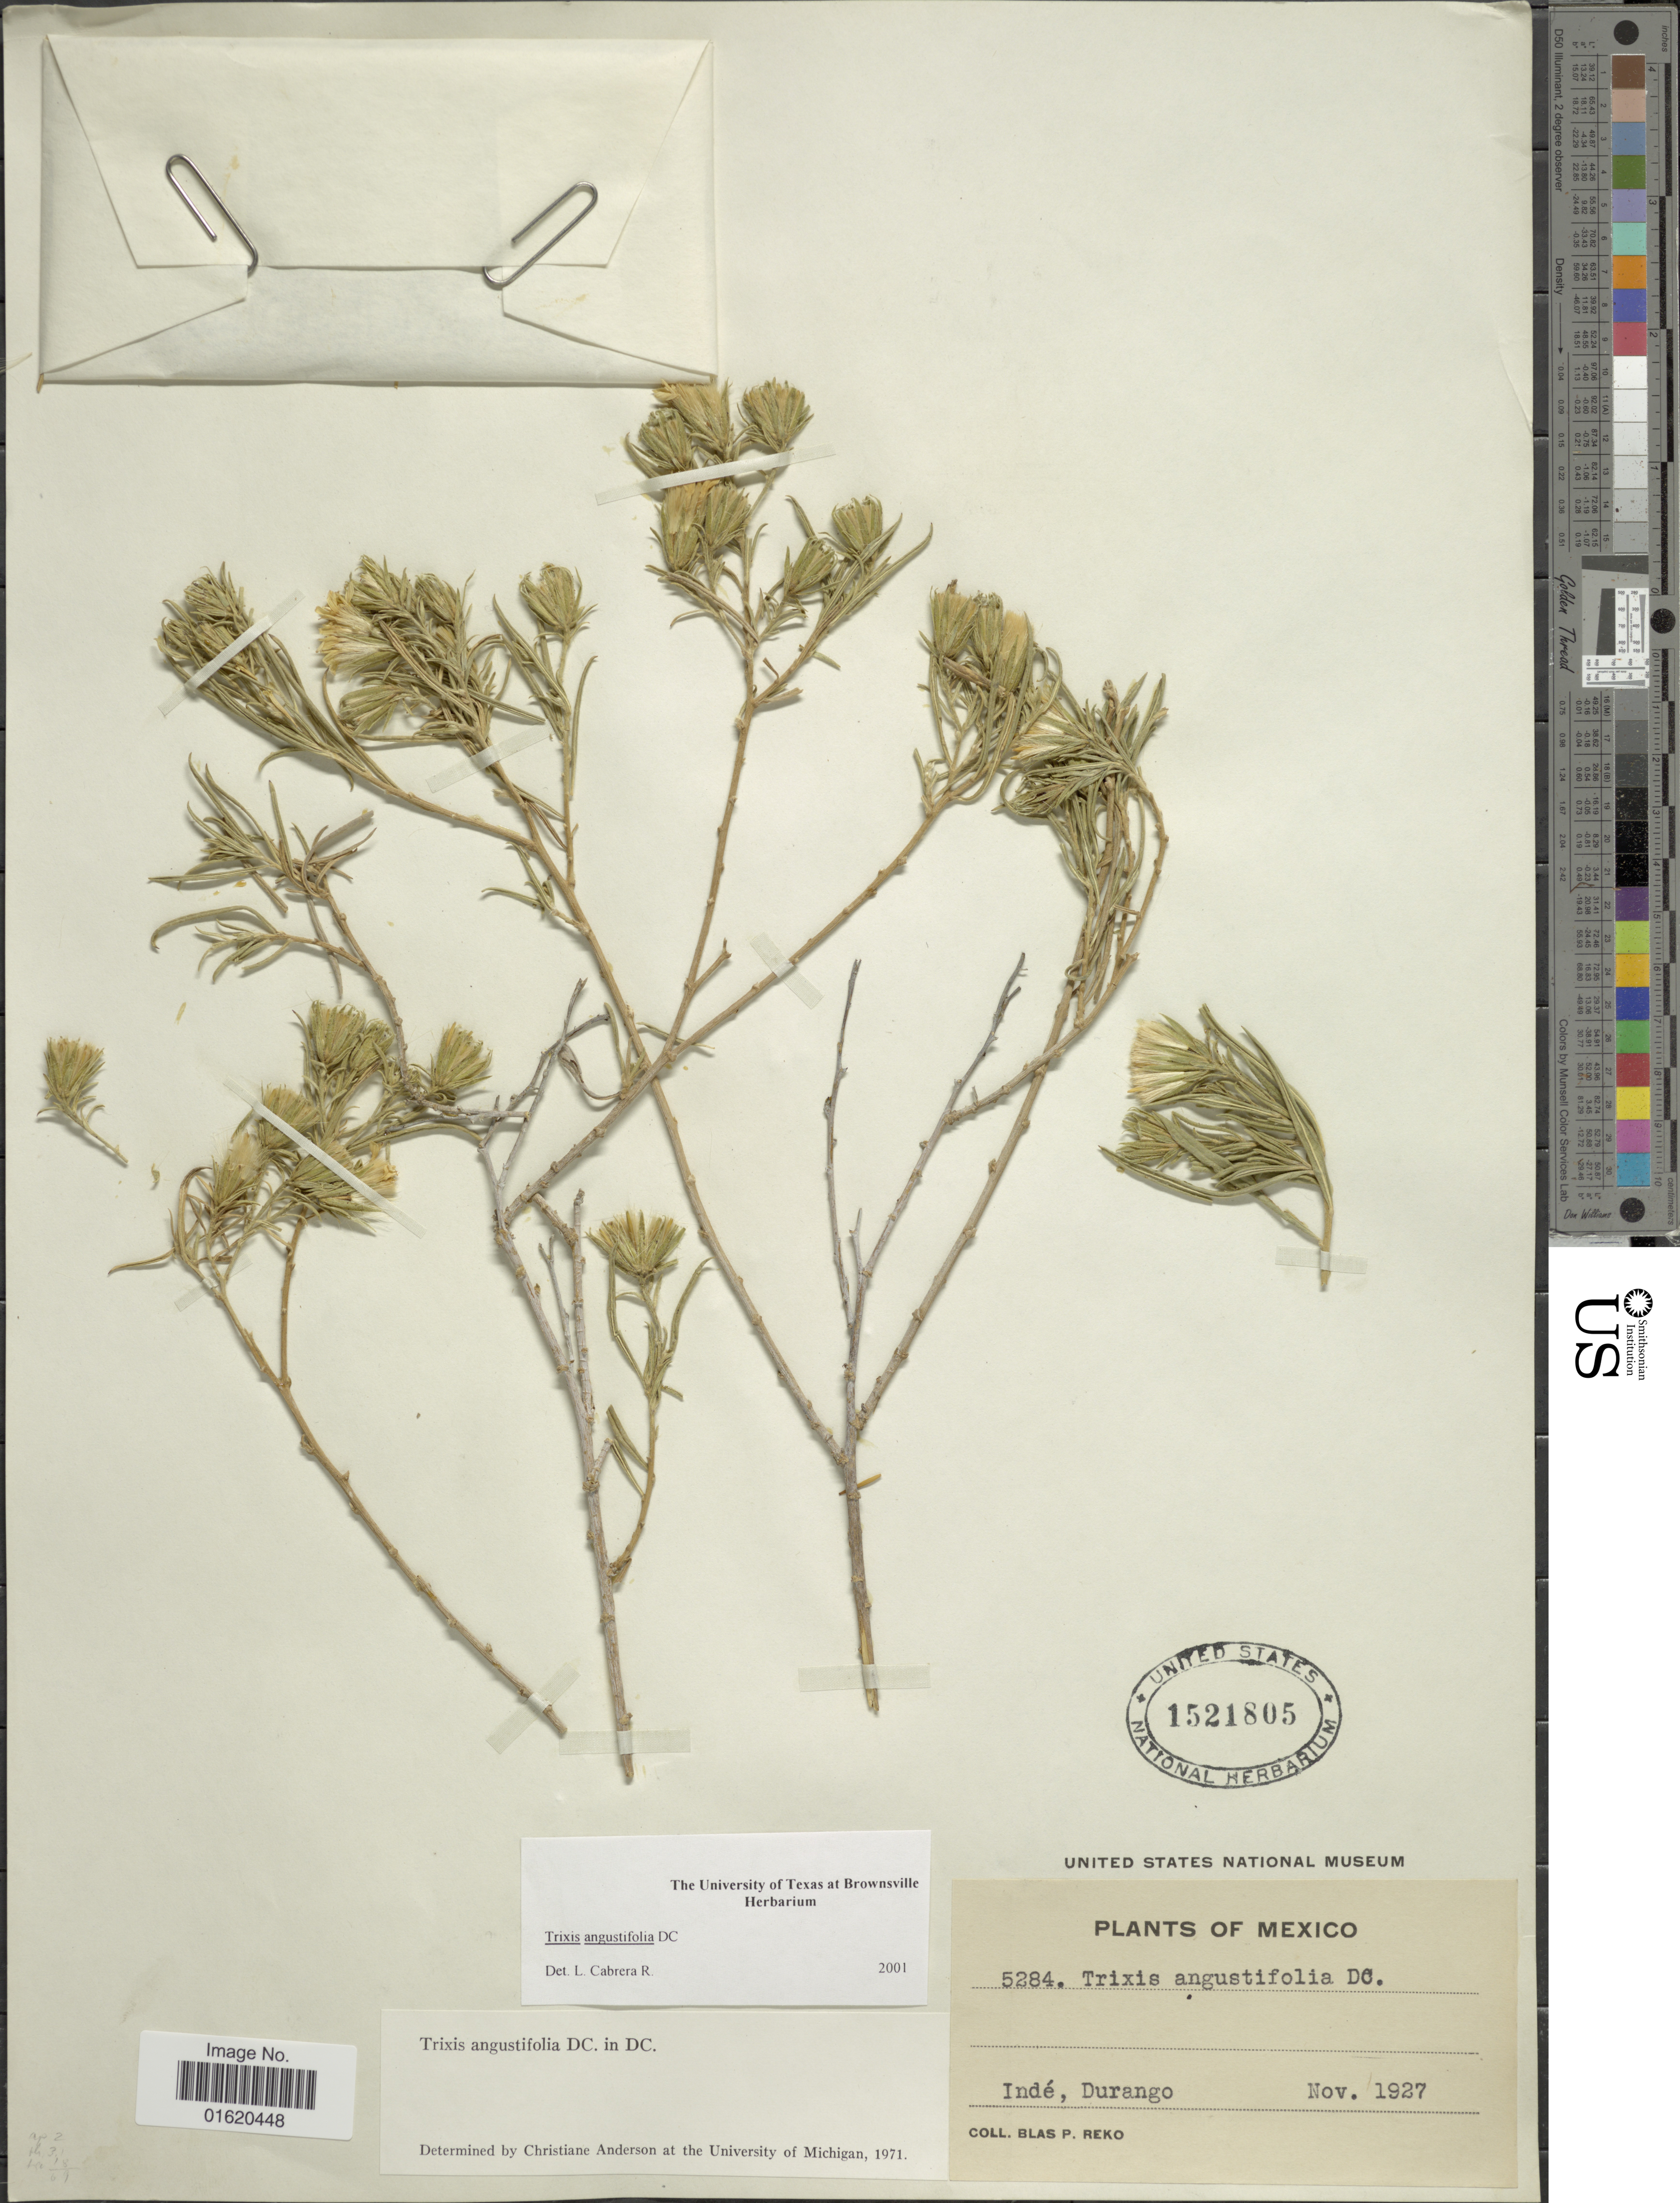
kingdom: Plantae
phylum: Tracheophyta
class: Magnoliopsida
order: Asterales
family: Asteraceae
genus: Trixis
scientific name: Trixis angustifolia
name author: DC.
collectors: B. P. Reko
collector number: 5284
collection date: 1927-11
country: Mexico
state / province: Durango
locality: Indé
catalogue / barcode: US 1521805